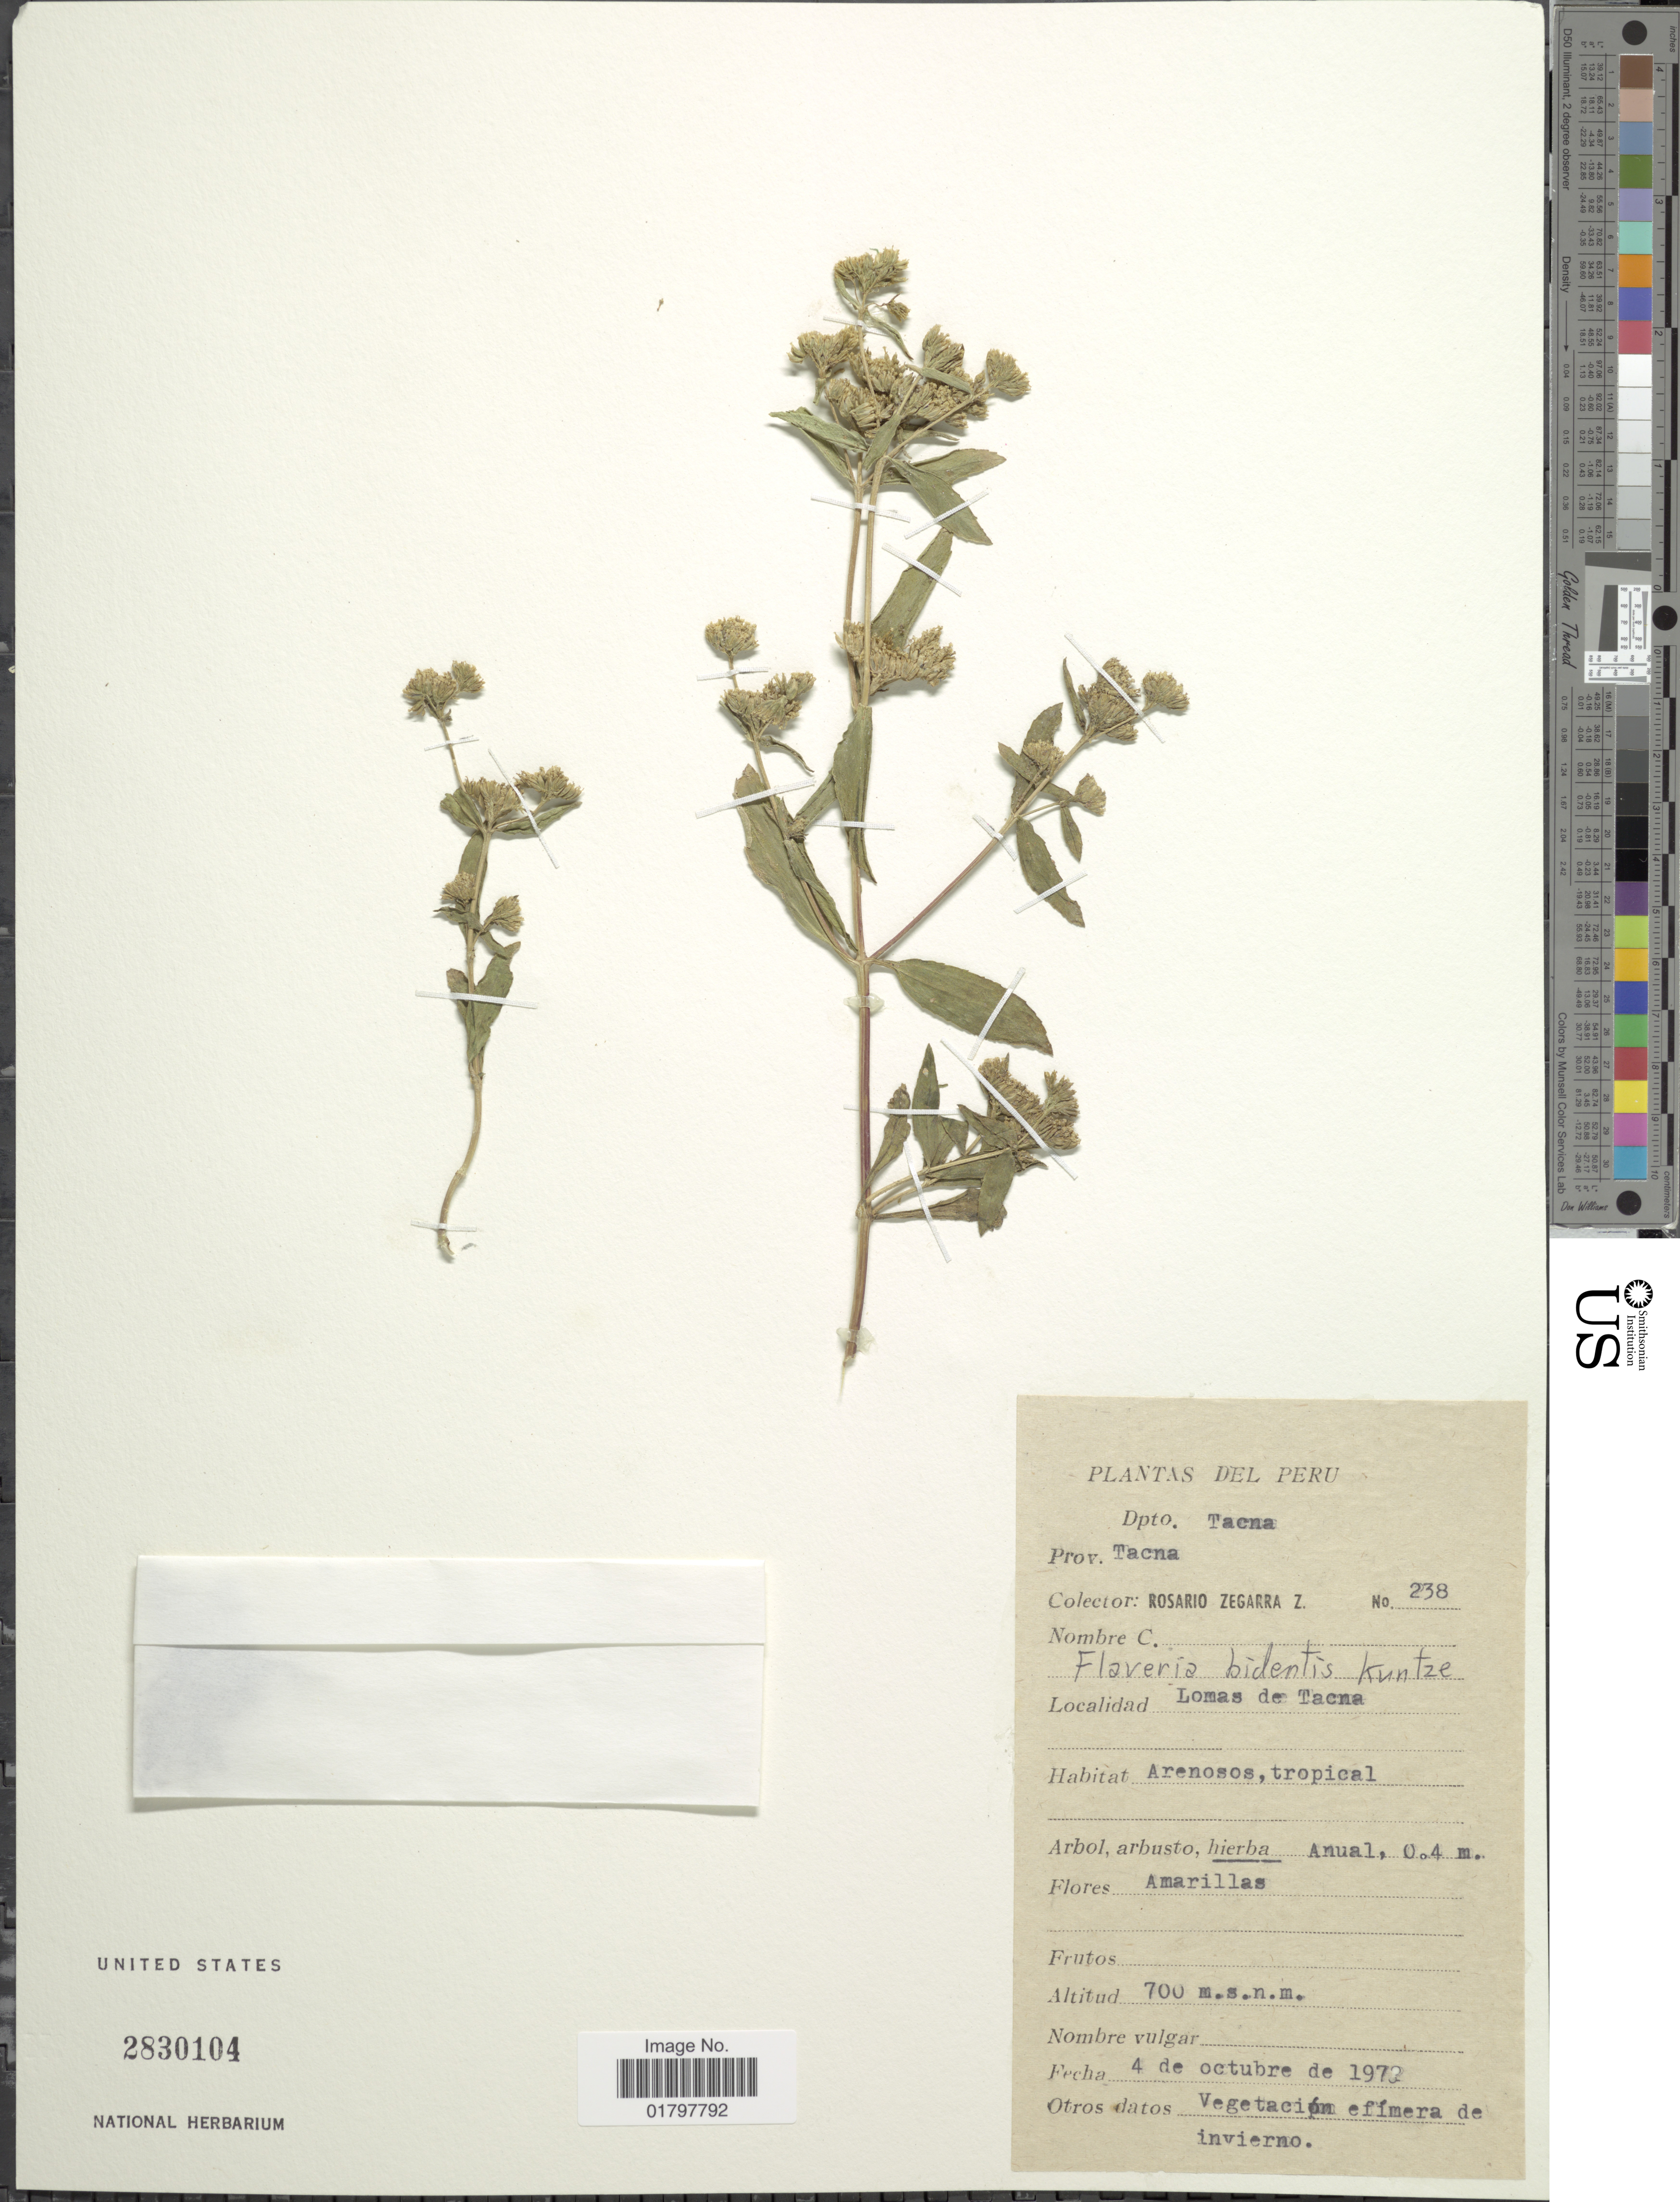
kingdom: Plantae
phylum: Tracheophyta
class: Magnoliopsida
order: Asterales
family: Asteraceae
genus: Flaveria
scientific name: Flaveria bidentis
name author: (L.) Kuntze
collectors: R. Zegarra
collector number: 238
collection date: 1972-10-04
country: Peru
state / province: Tacna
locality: Dpto. Tacna. Prov. Tacna. Lomas de Tacna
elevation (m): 700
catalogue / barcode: US 2830104